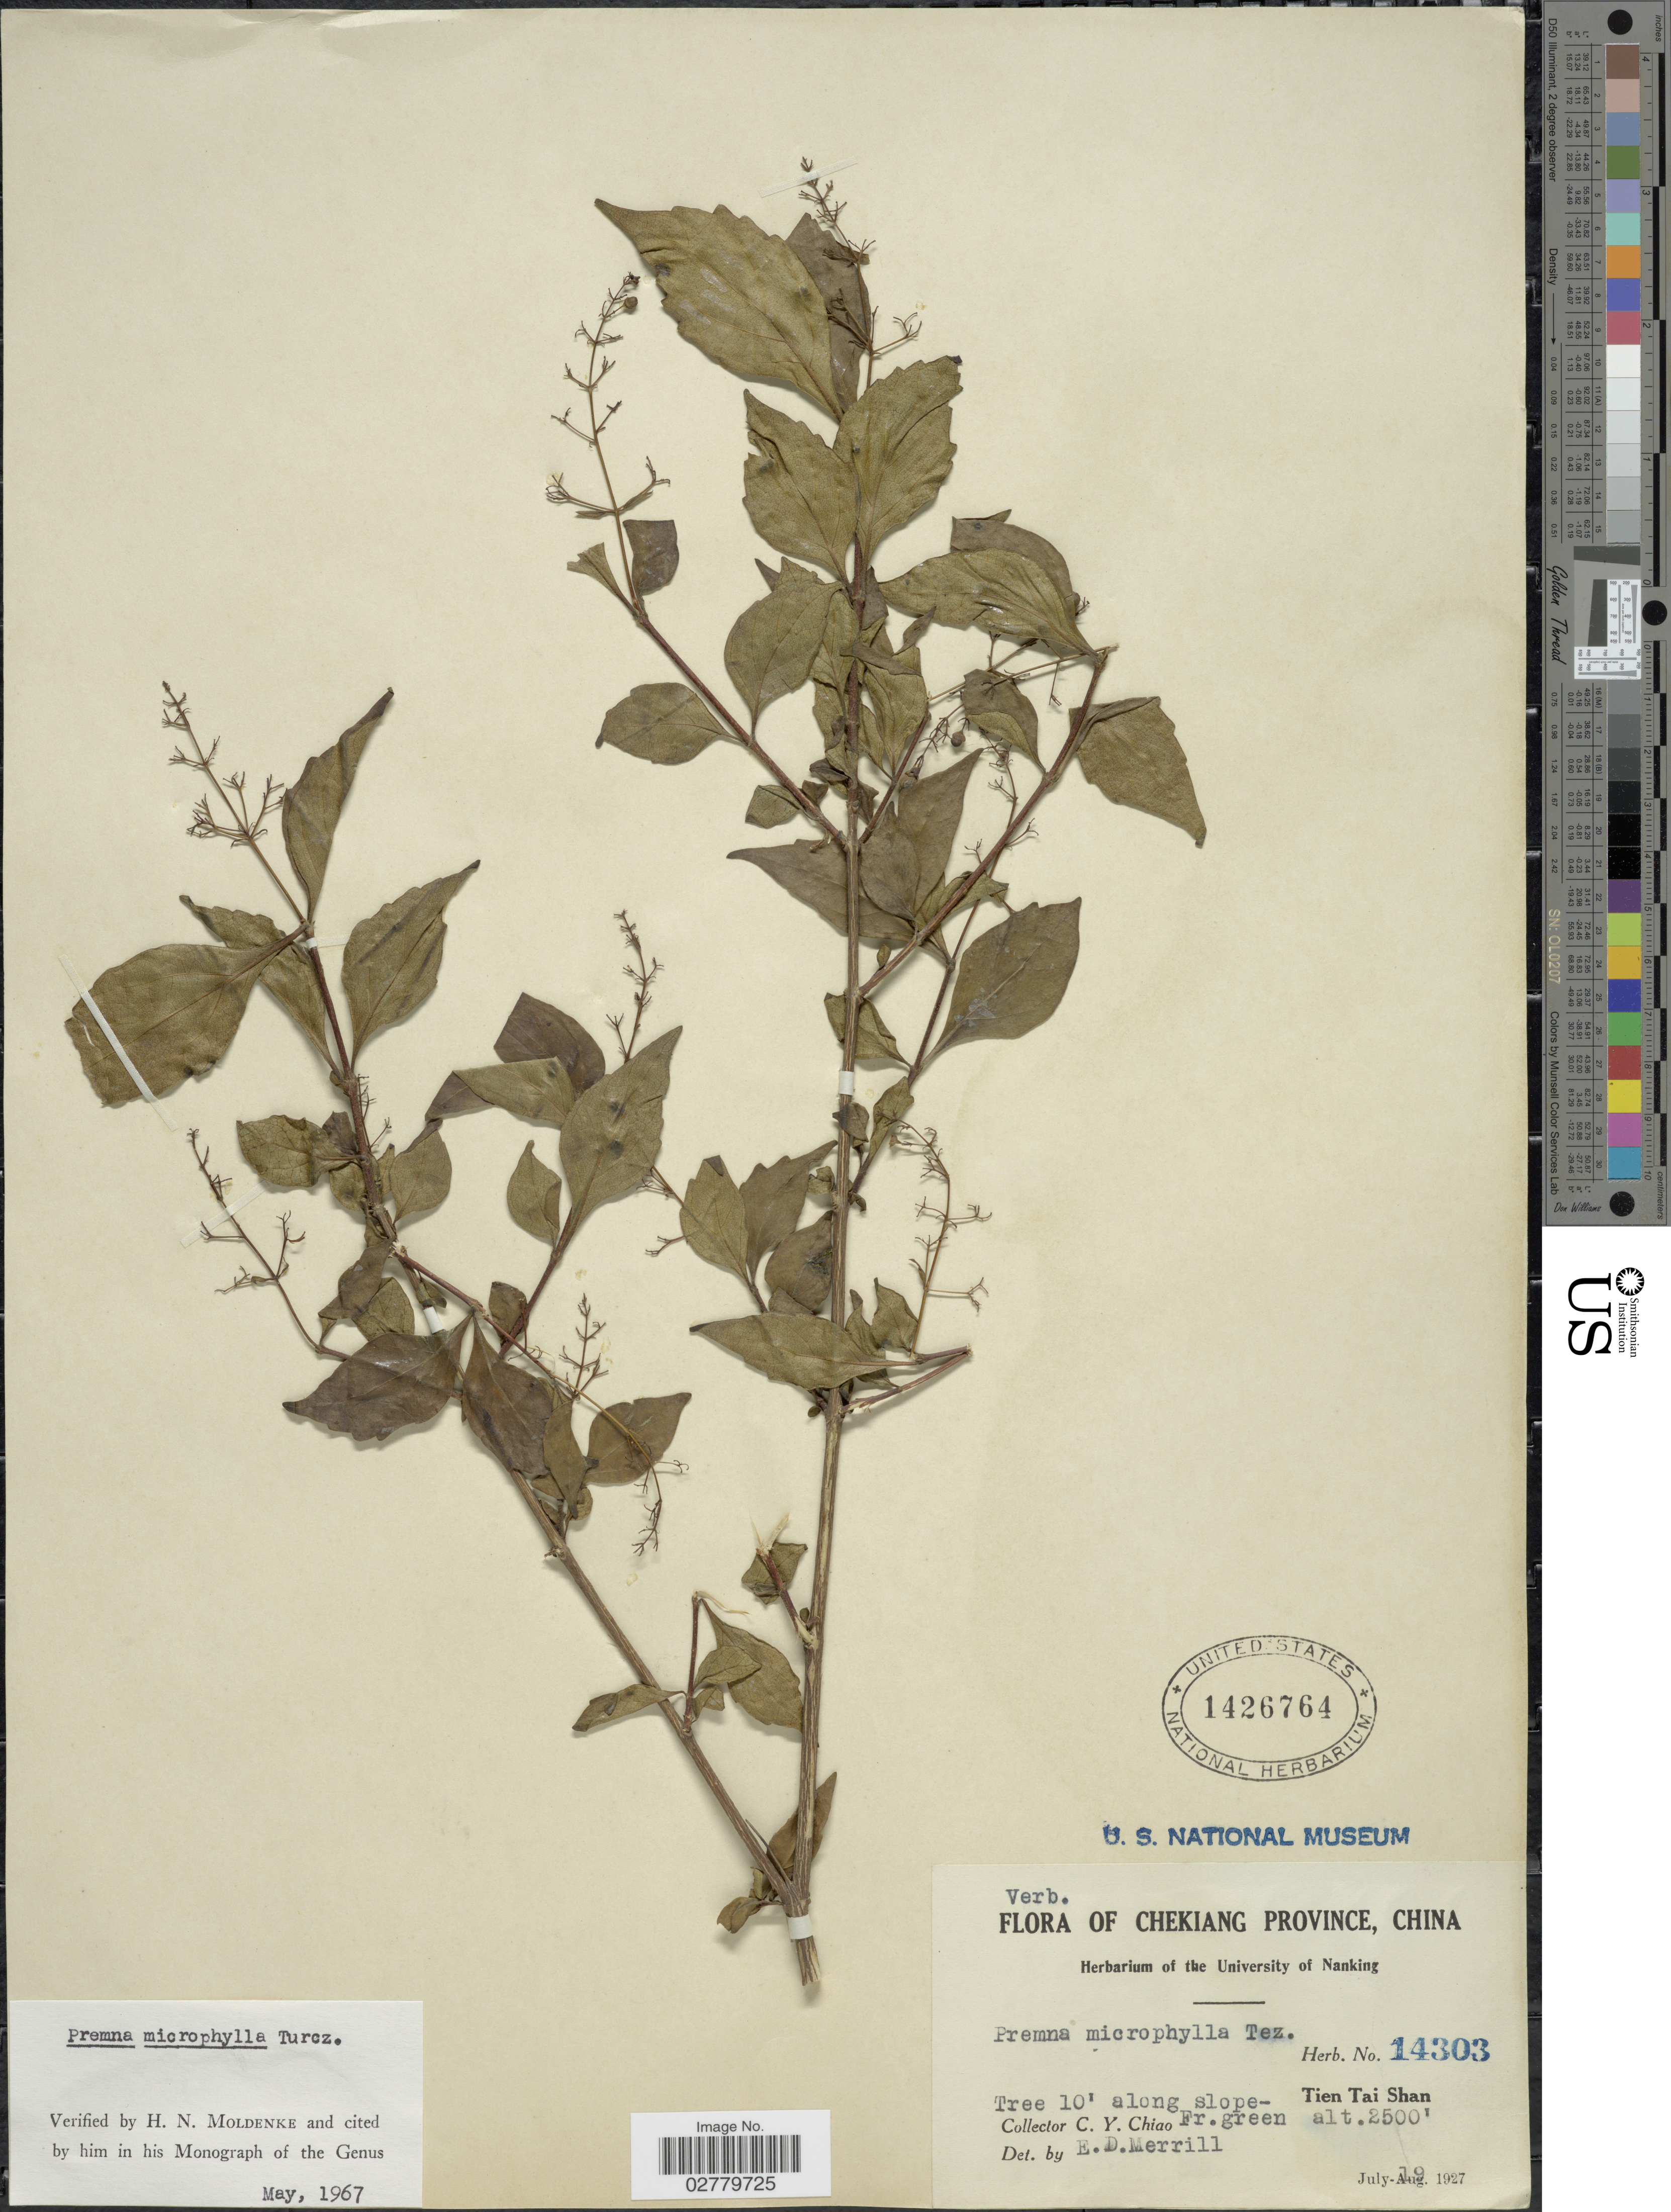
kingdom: Plantae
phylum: Tracheophyta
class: Magnoliopsida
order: Lamiales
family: Lamiaceae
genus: Premna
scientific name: Premna microphylla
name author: Turcz.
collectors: C. Y. Chiao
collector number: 14303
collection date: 1927-07-19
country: China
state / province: Zhejiang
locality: Chekiang Province. Tien Tai Shan.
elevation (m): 762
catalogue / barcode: US 1426764